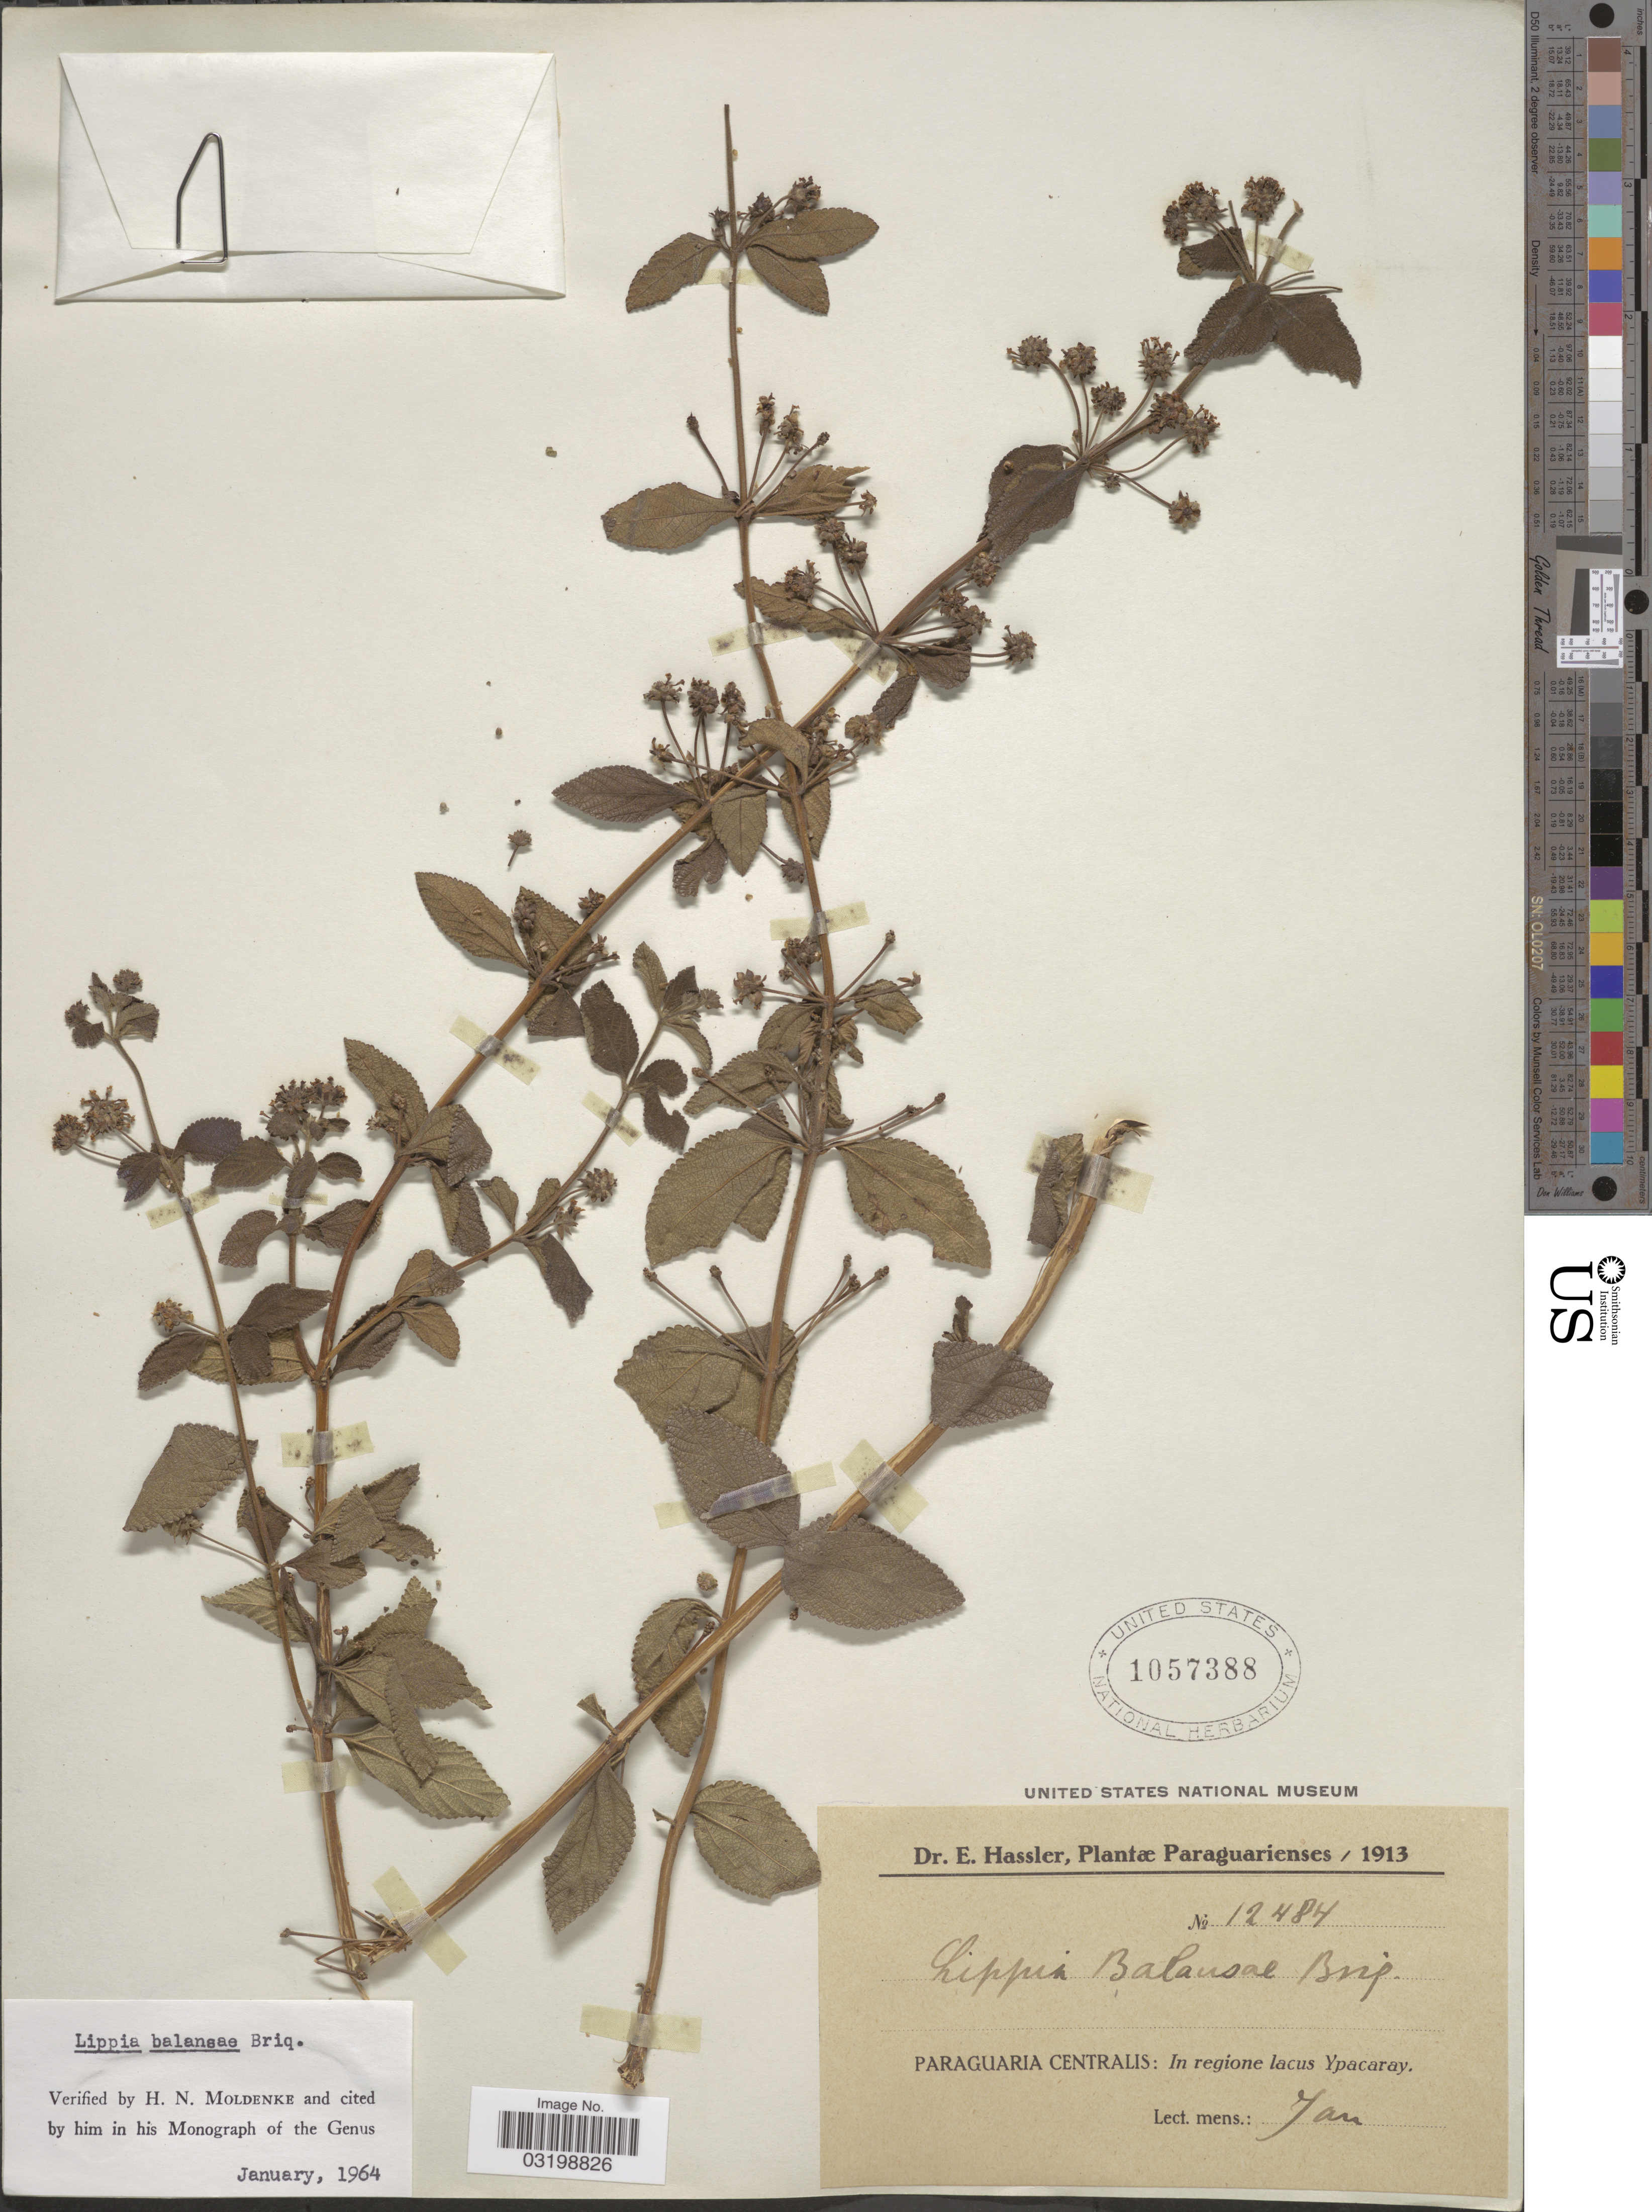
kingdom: Plantae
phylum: Tracheophyta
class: Magnoliopsida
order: Lamiales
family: Verbenaceae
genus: Lippia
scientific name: Lippia balansae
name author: Briq.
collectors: E. Hassler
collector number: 12484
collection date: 1913-01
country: Paraguay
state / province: Paraguari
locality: Paraguaria Centralis: In regione lacus Ypacaray.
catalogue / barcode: US 1057388